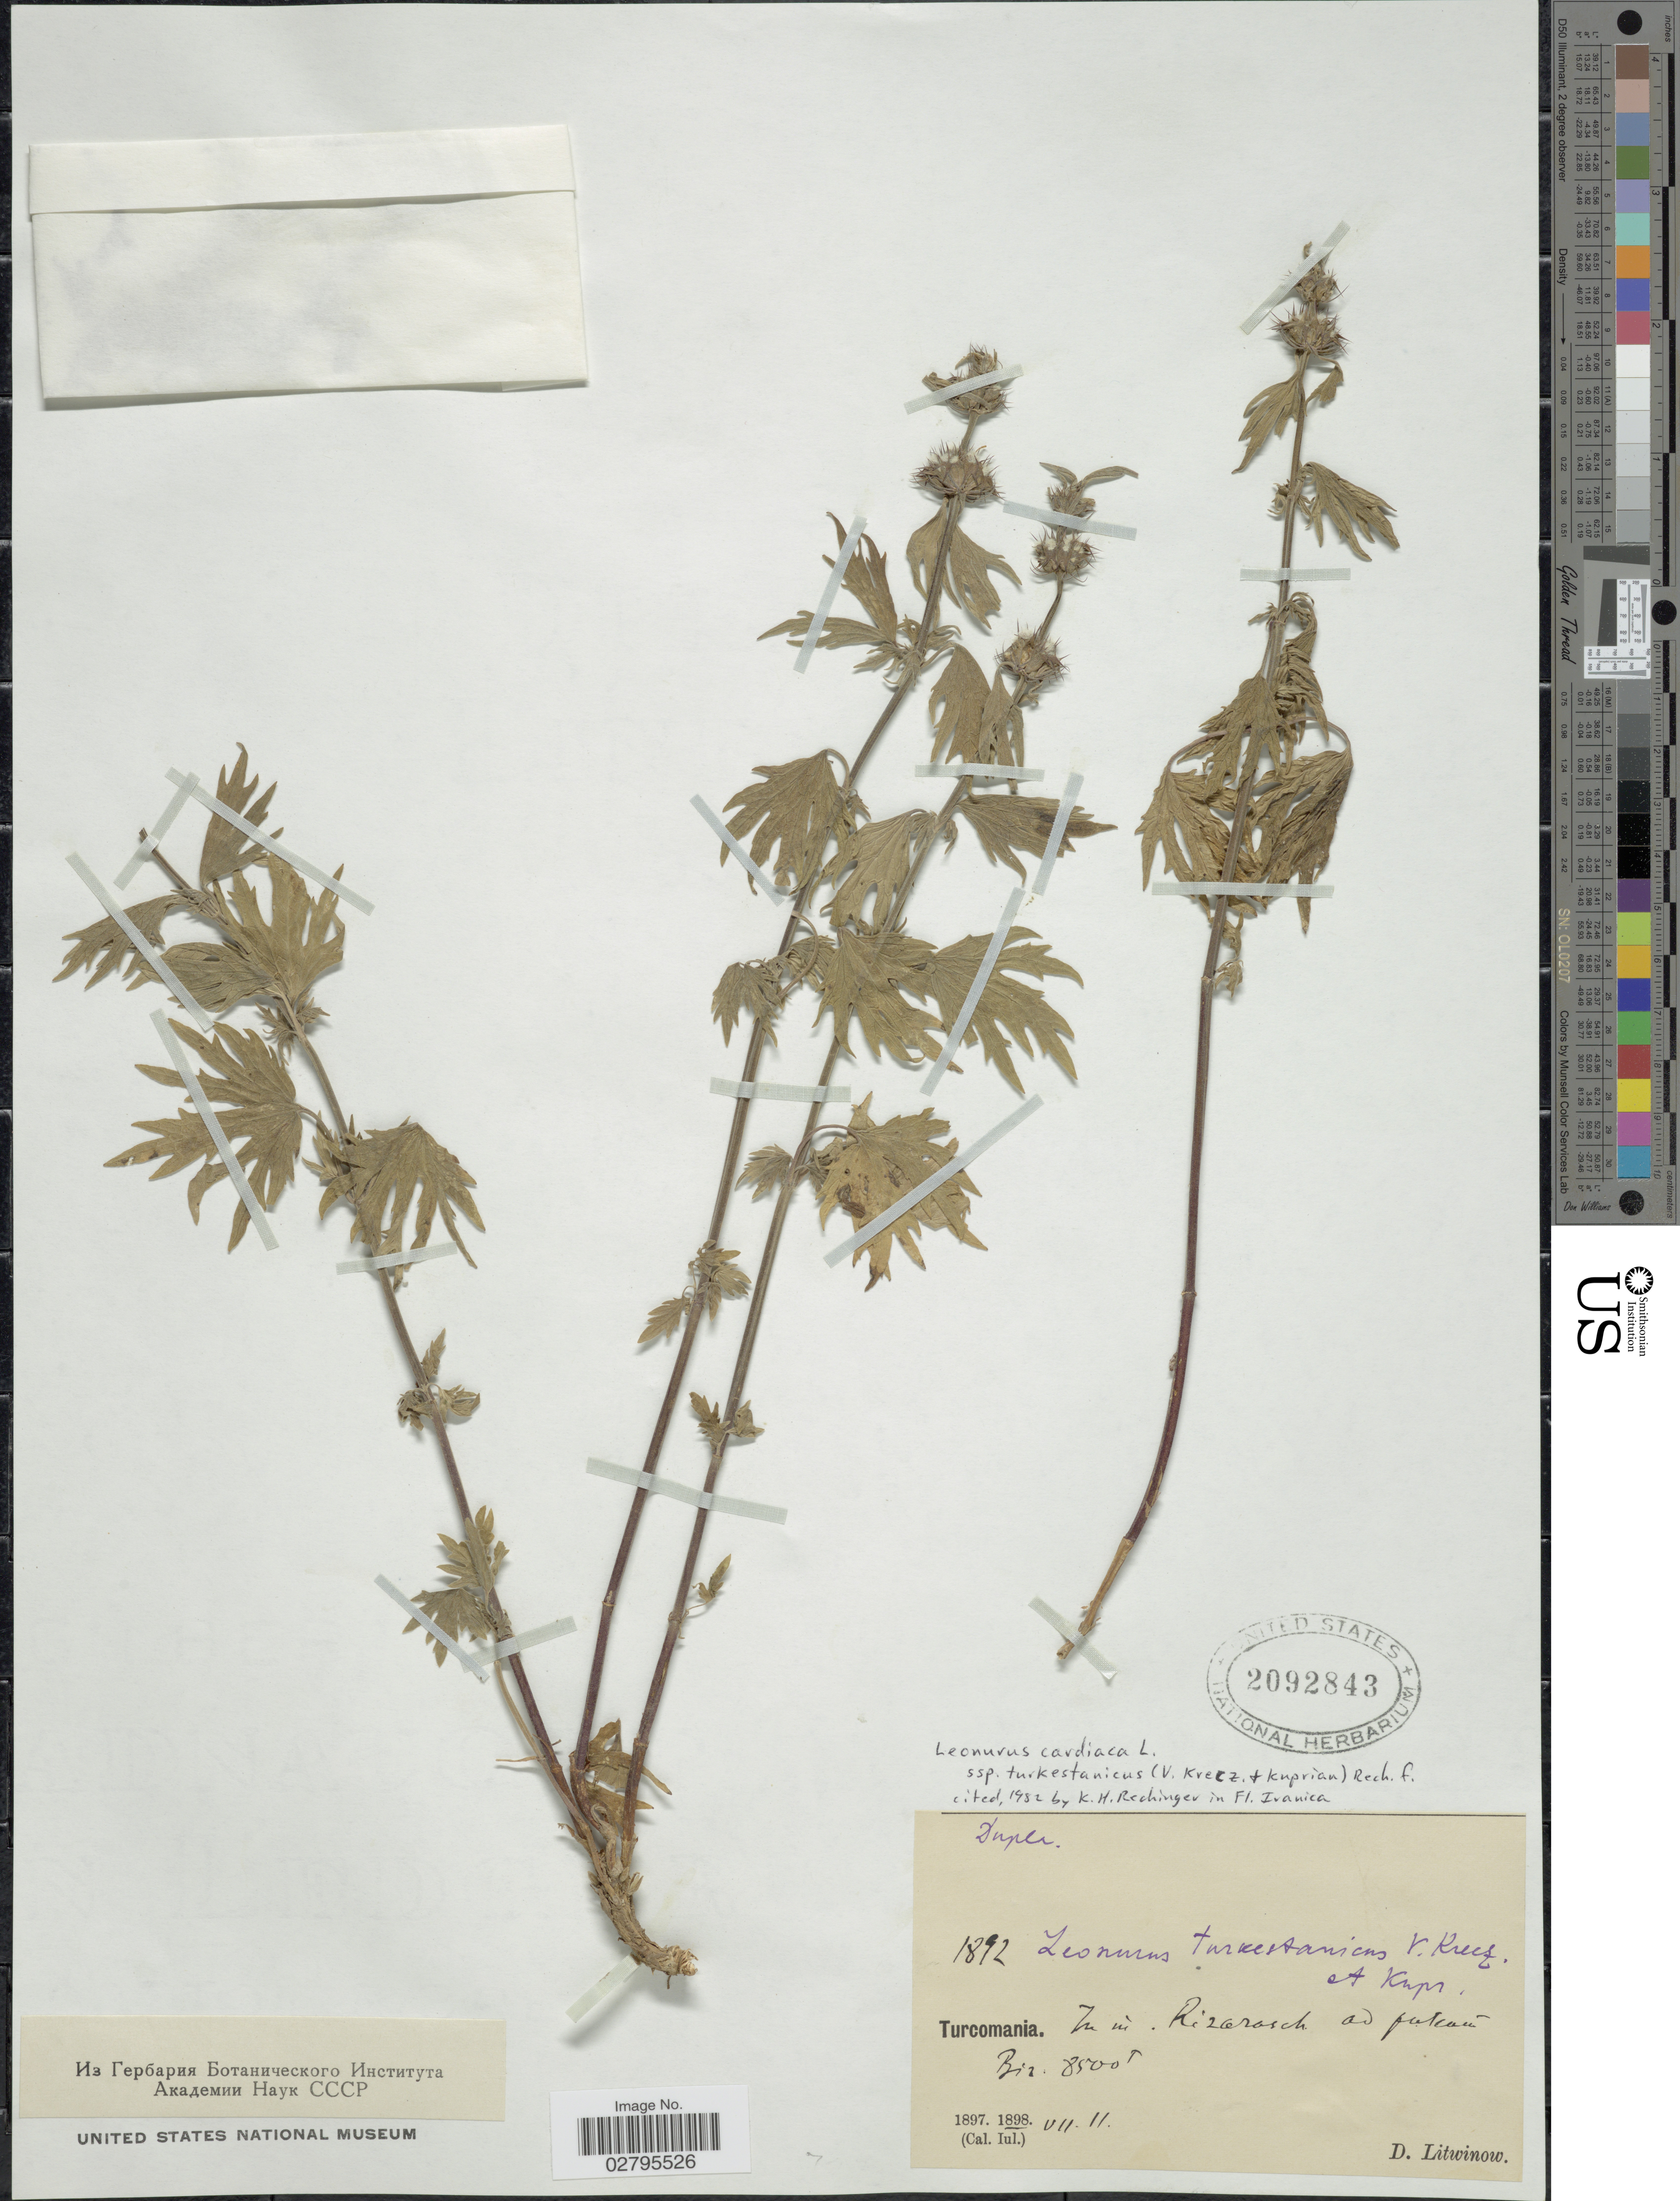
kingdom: Plantae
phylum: Tracheophyta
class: Magnoliopsida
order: Lamiales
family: Lamiaceae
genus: Leonurus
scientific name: Leonurus cardiaca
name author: L.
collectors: D. Litwinow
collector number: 1892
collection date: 1898-07-11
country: Turkmenistan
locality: Turcomania. In mi. Rizarach ad pulcan Bez [interpreted]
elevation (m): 2591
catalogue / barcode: US 2092843